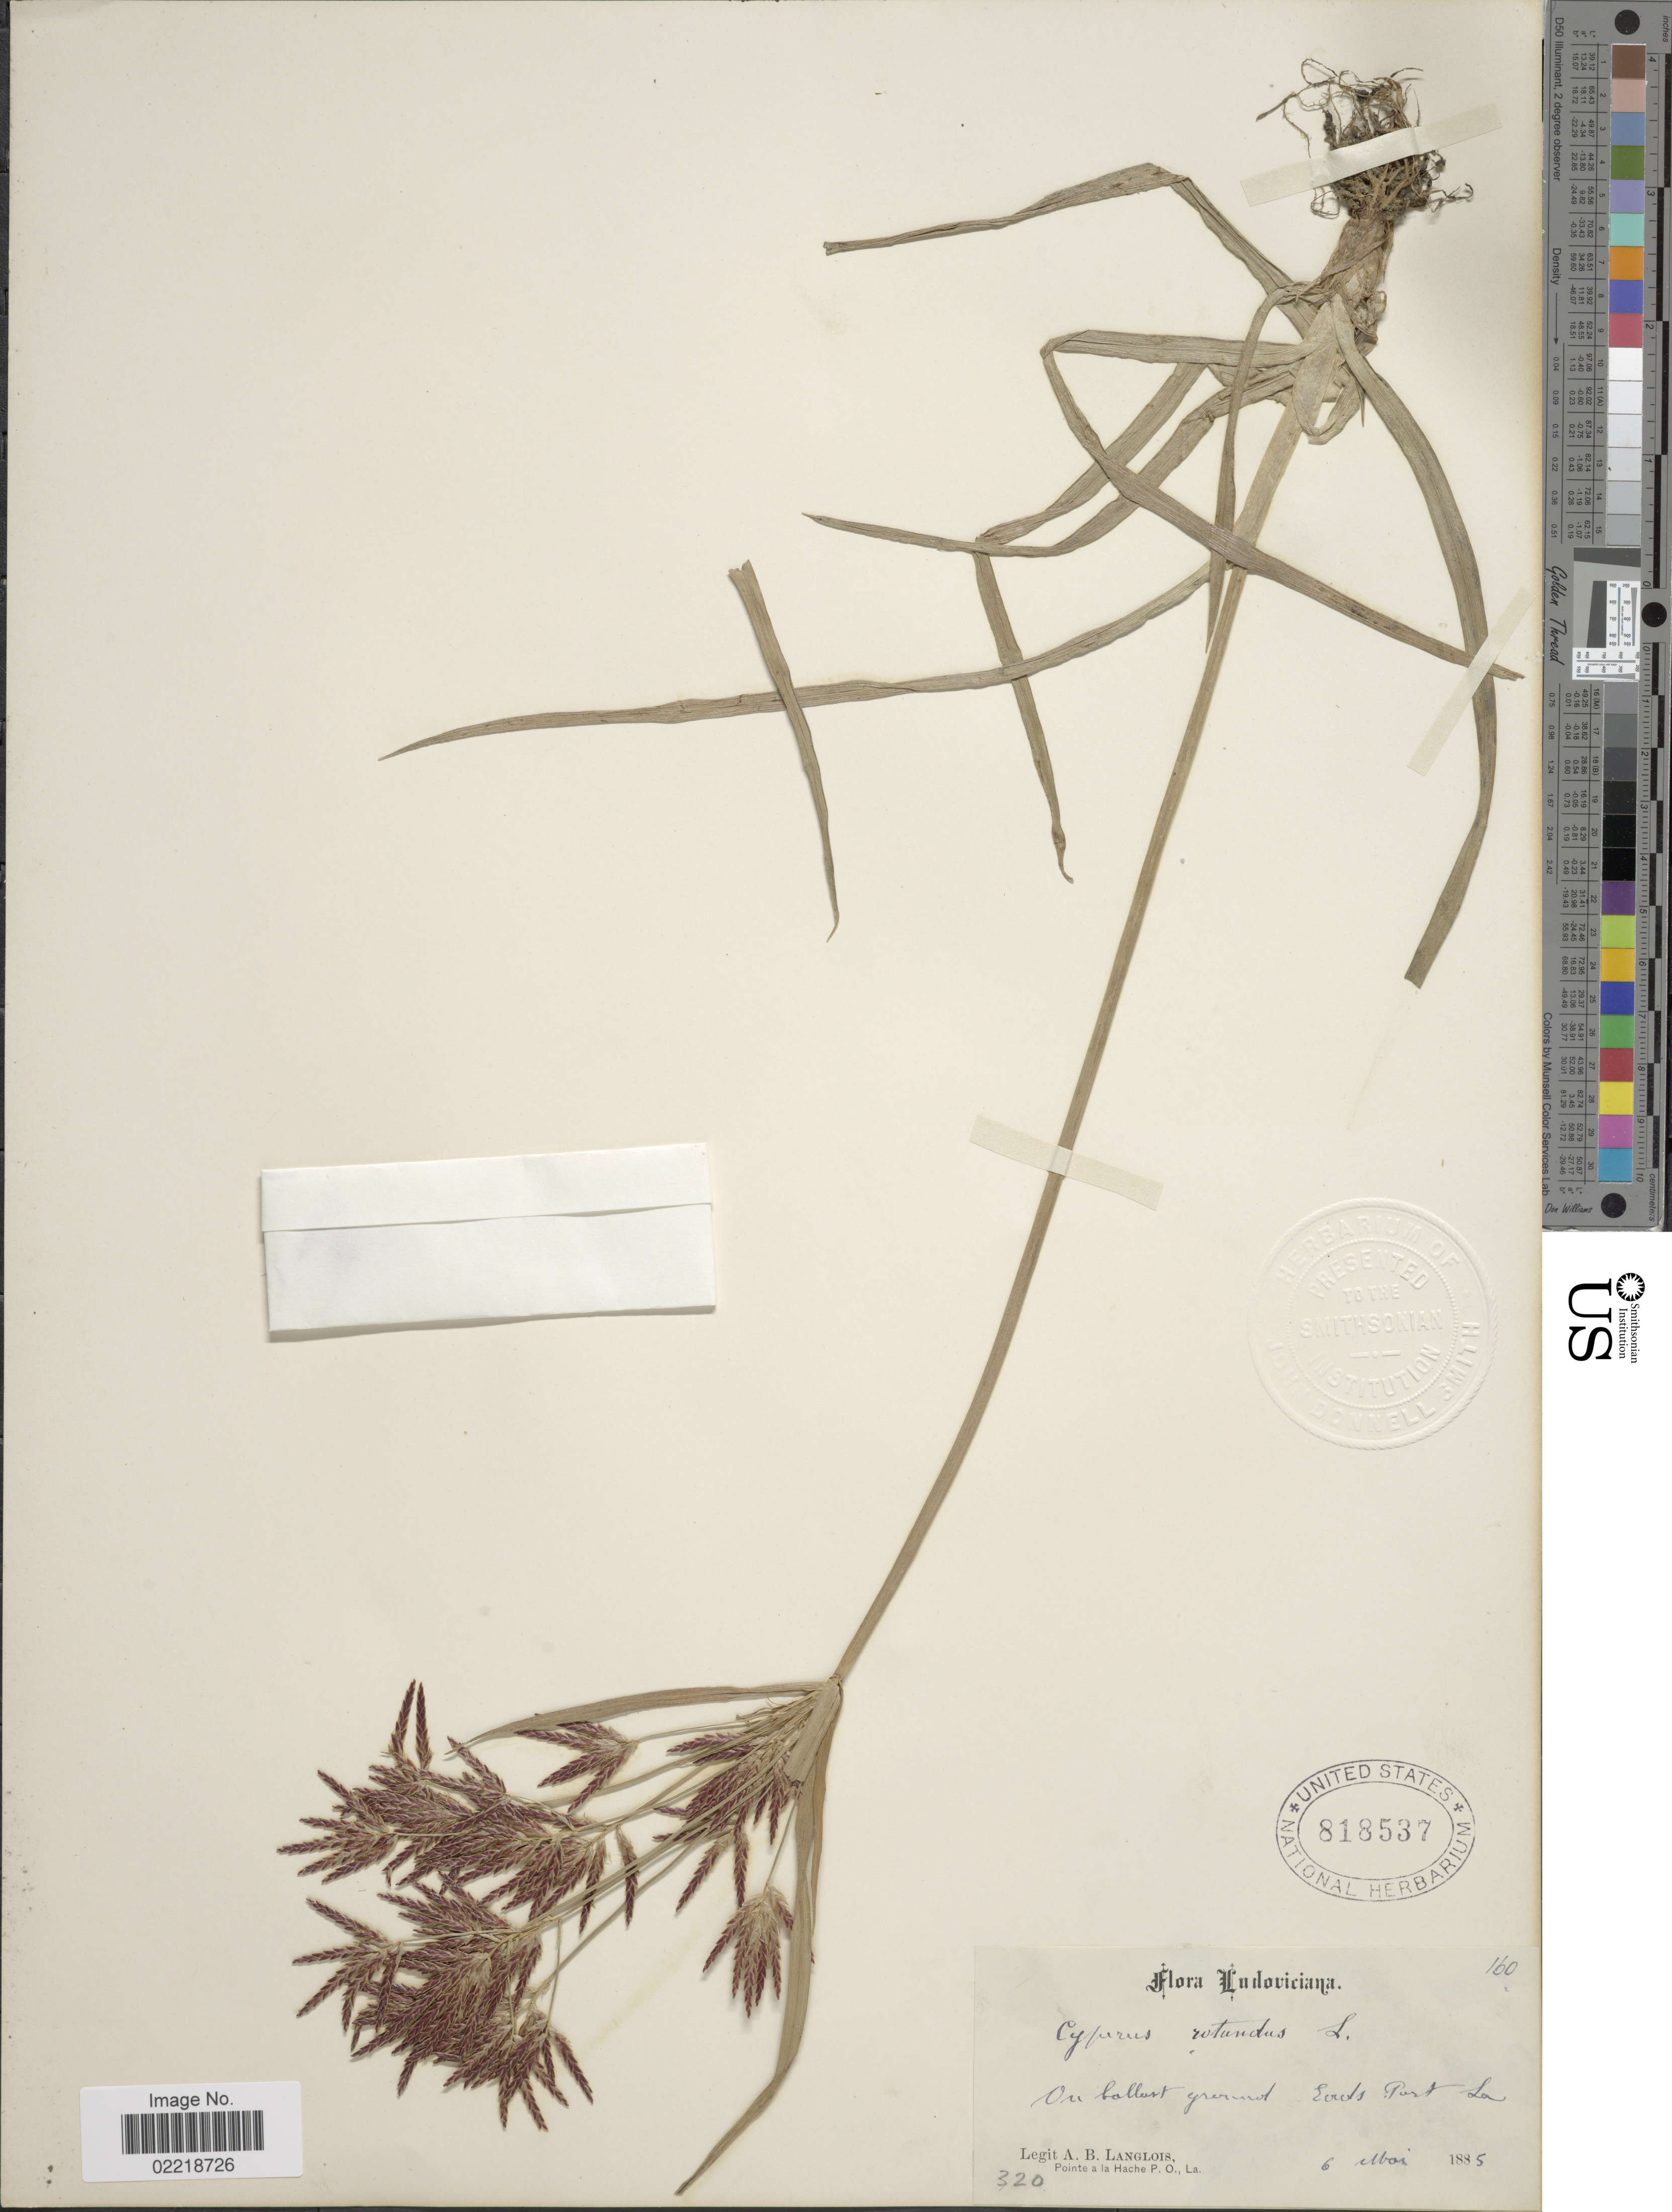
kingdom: Plantae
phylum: Tracheophyta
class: Liliopsida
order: Poales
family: Cyperaceae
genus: Cyperus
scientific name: Cyperus rotundus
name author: L.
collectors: A. Langlois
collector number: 320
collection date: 1885-05-06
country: United States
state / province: Louisiana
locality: On ballest ground Eads Port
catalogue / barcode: US 818537